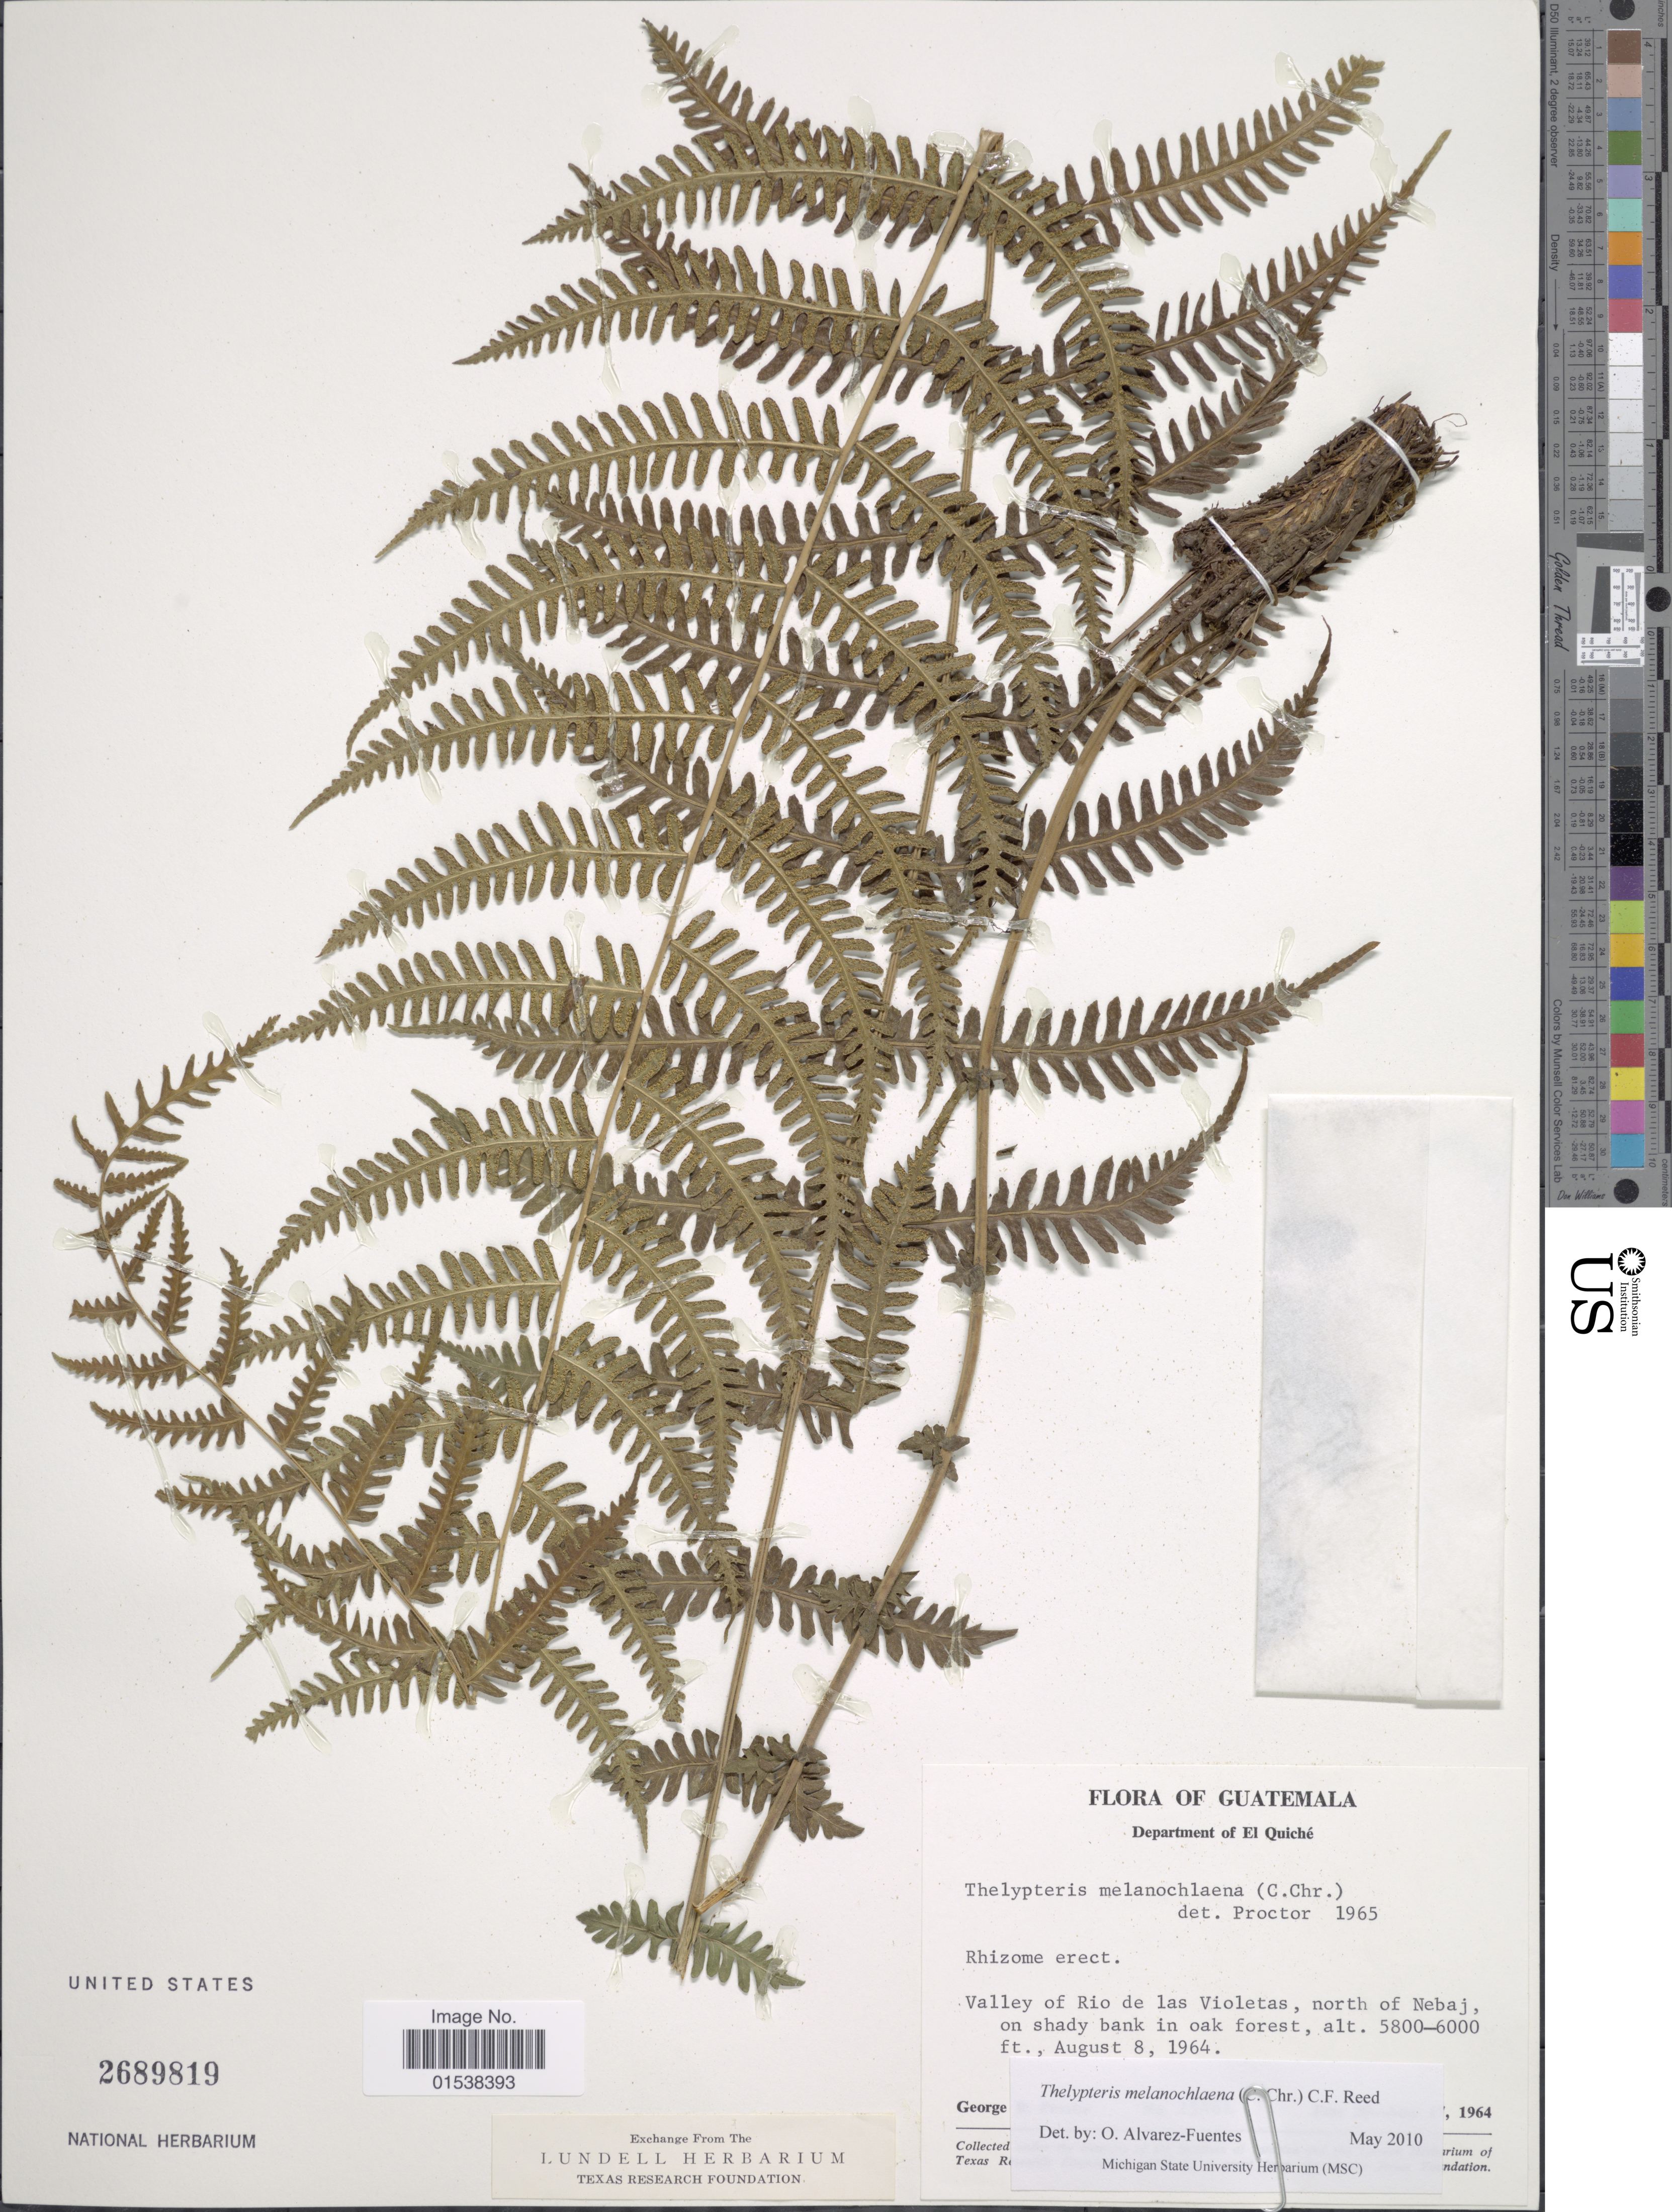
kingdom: Plantae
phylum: Tracheophyta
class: Polypodiopsida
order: Polypodiales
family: Thelypteridaceae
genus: Amauropelta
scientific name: Amauropelta melanochlaena (C. Chr.) comb. nov., ined 2015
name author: (C. Chr.)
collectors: George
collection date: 1964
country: Guatemala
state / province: El Quiché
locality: Department of El Quiche, valley of Rio de las Violetas, north of Nebaj, on shady bank in oak forest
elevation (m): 1768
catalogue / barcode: US 2689819